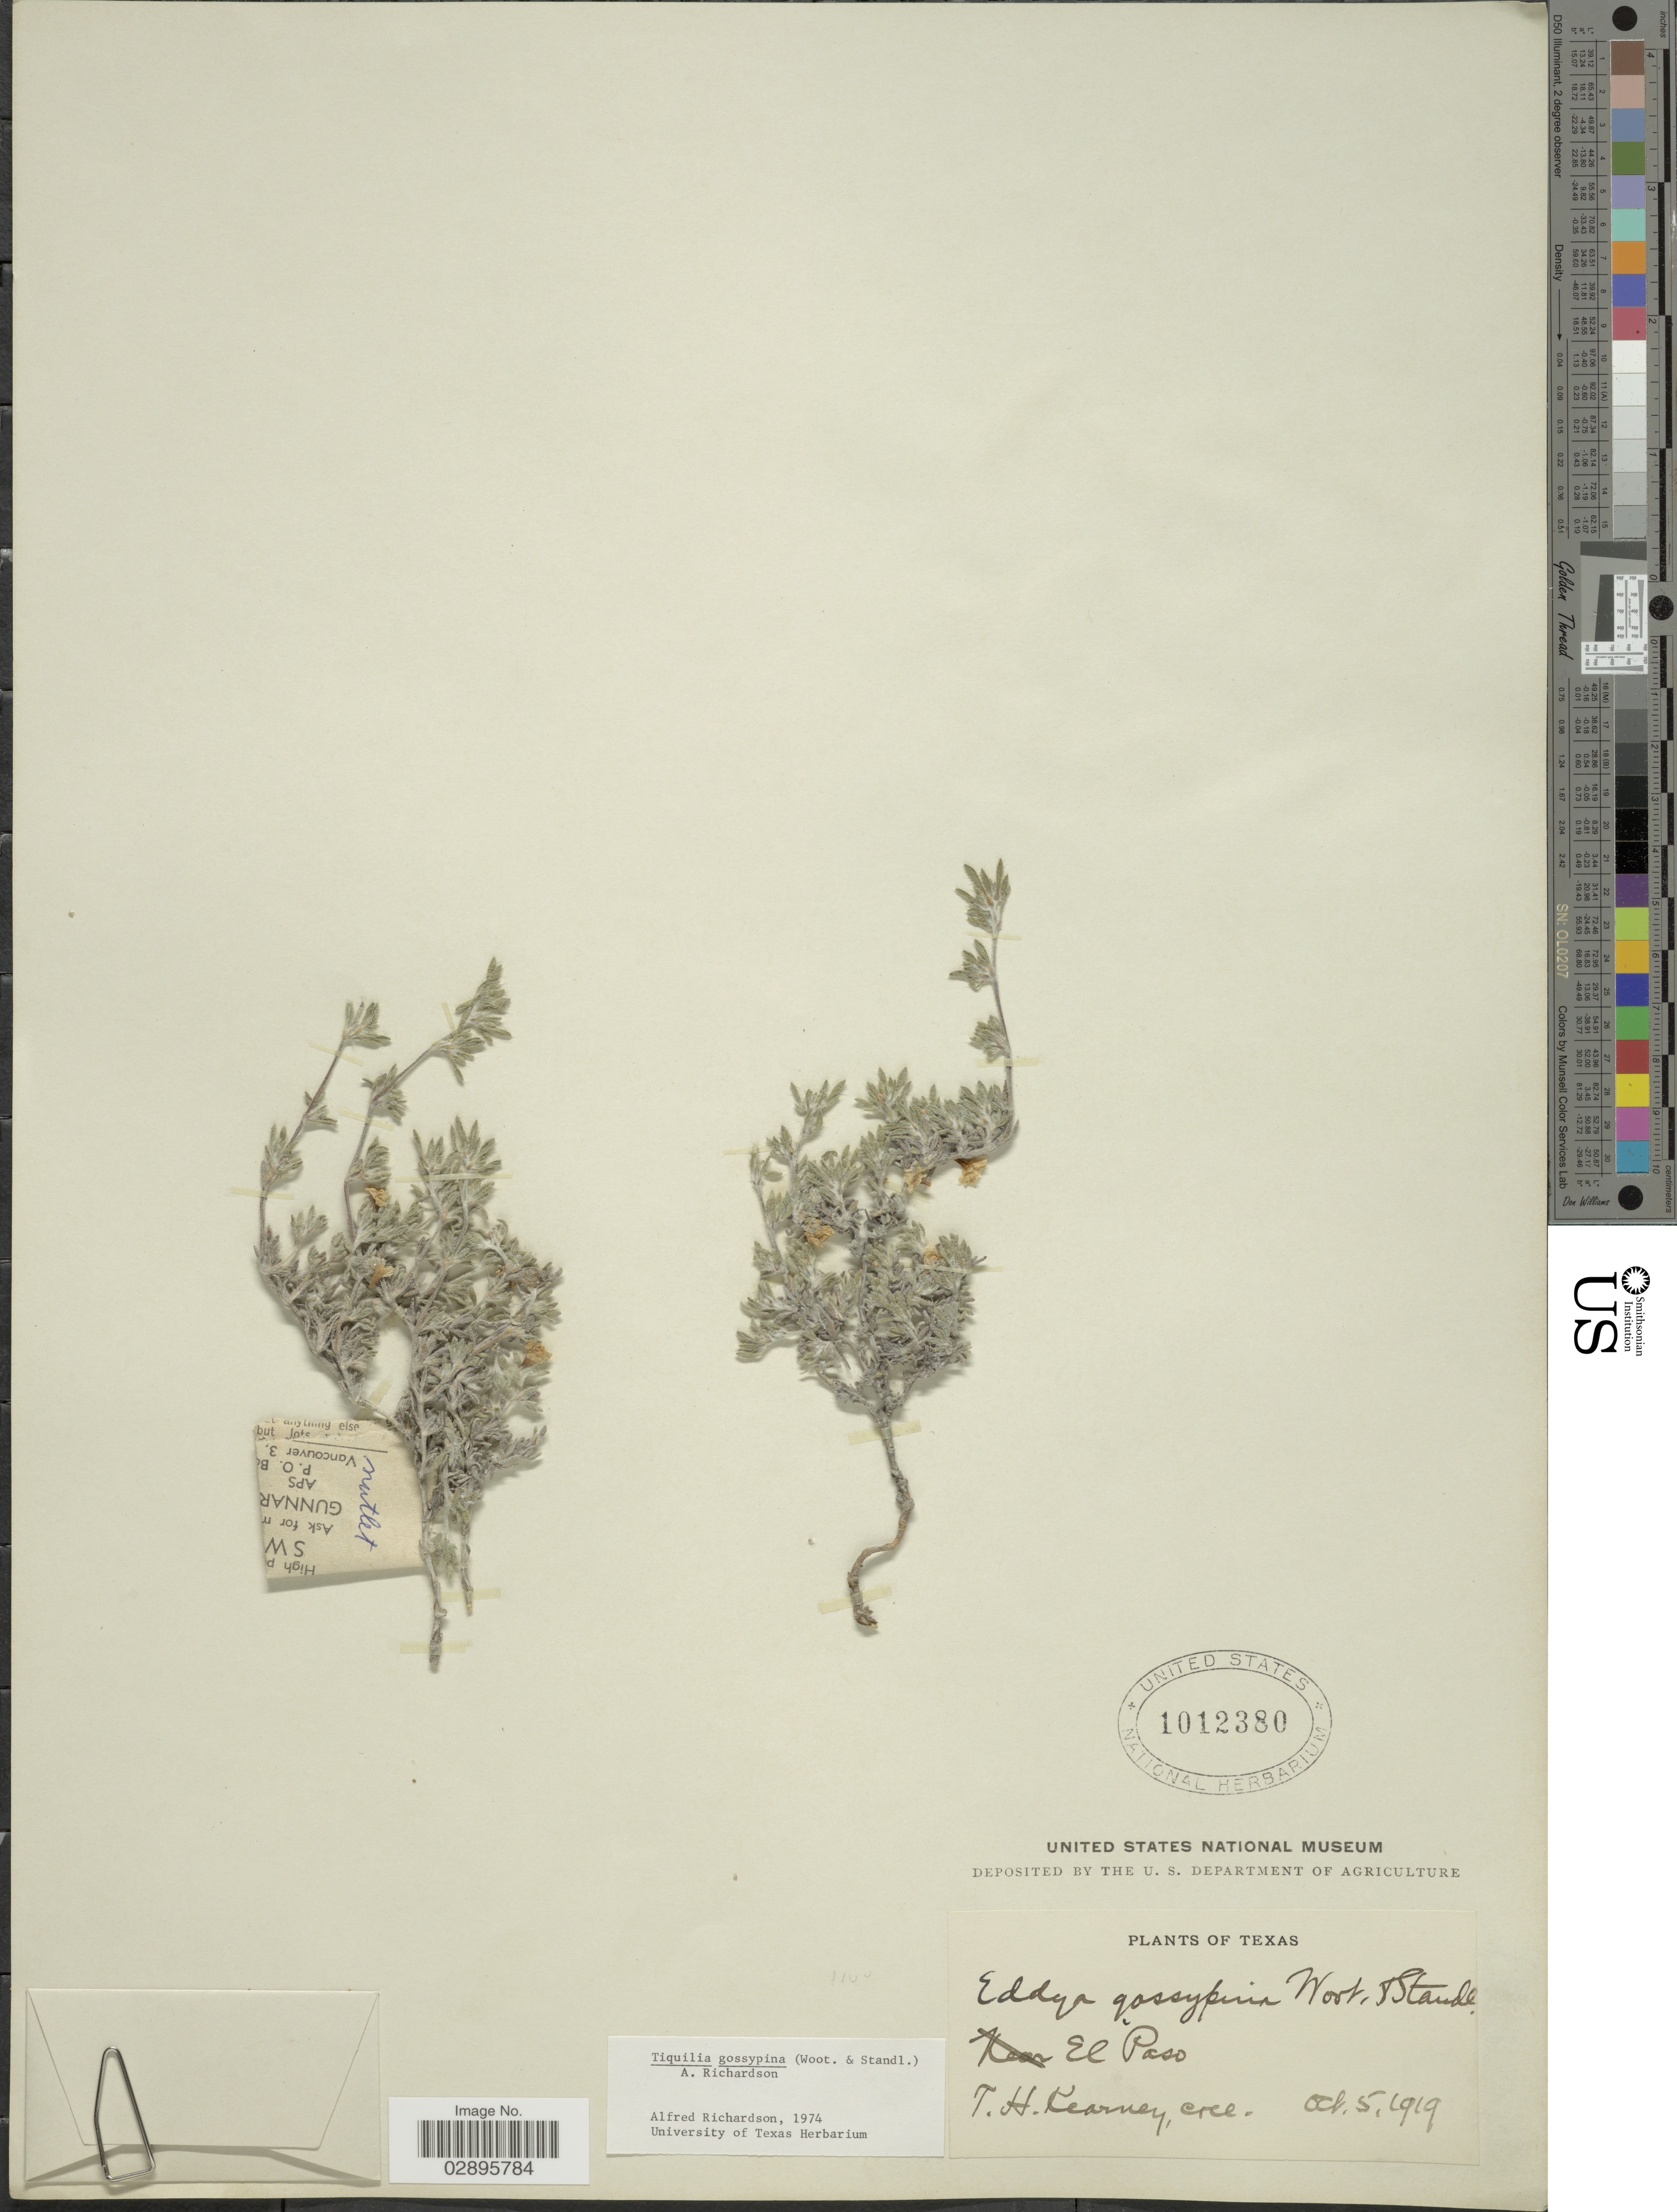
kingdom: Plantae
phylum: Tracheophyta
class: Magnoliopsida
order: Boraginales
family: Ehretiaceae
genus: Tiquilia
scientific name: Tiquilia gossypina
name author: (Wooton) A.T. Richardson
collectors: T. H. Kearney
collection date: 1919-10-05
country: United States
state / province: Texas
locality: El Paso.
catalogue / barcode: US 1012380